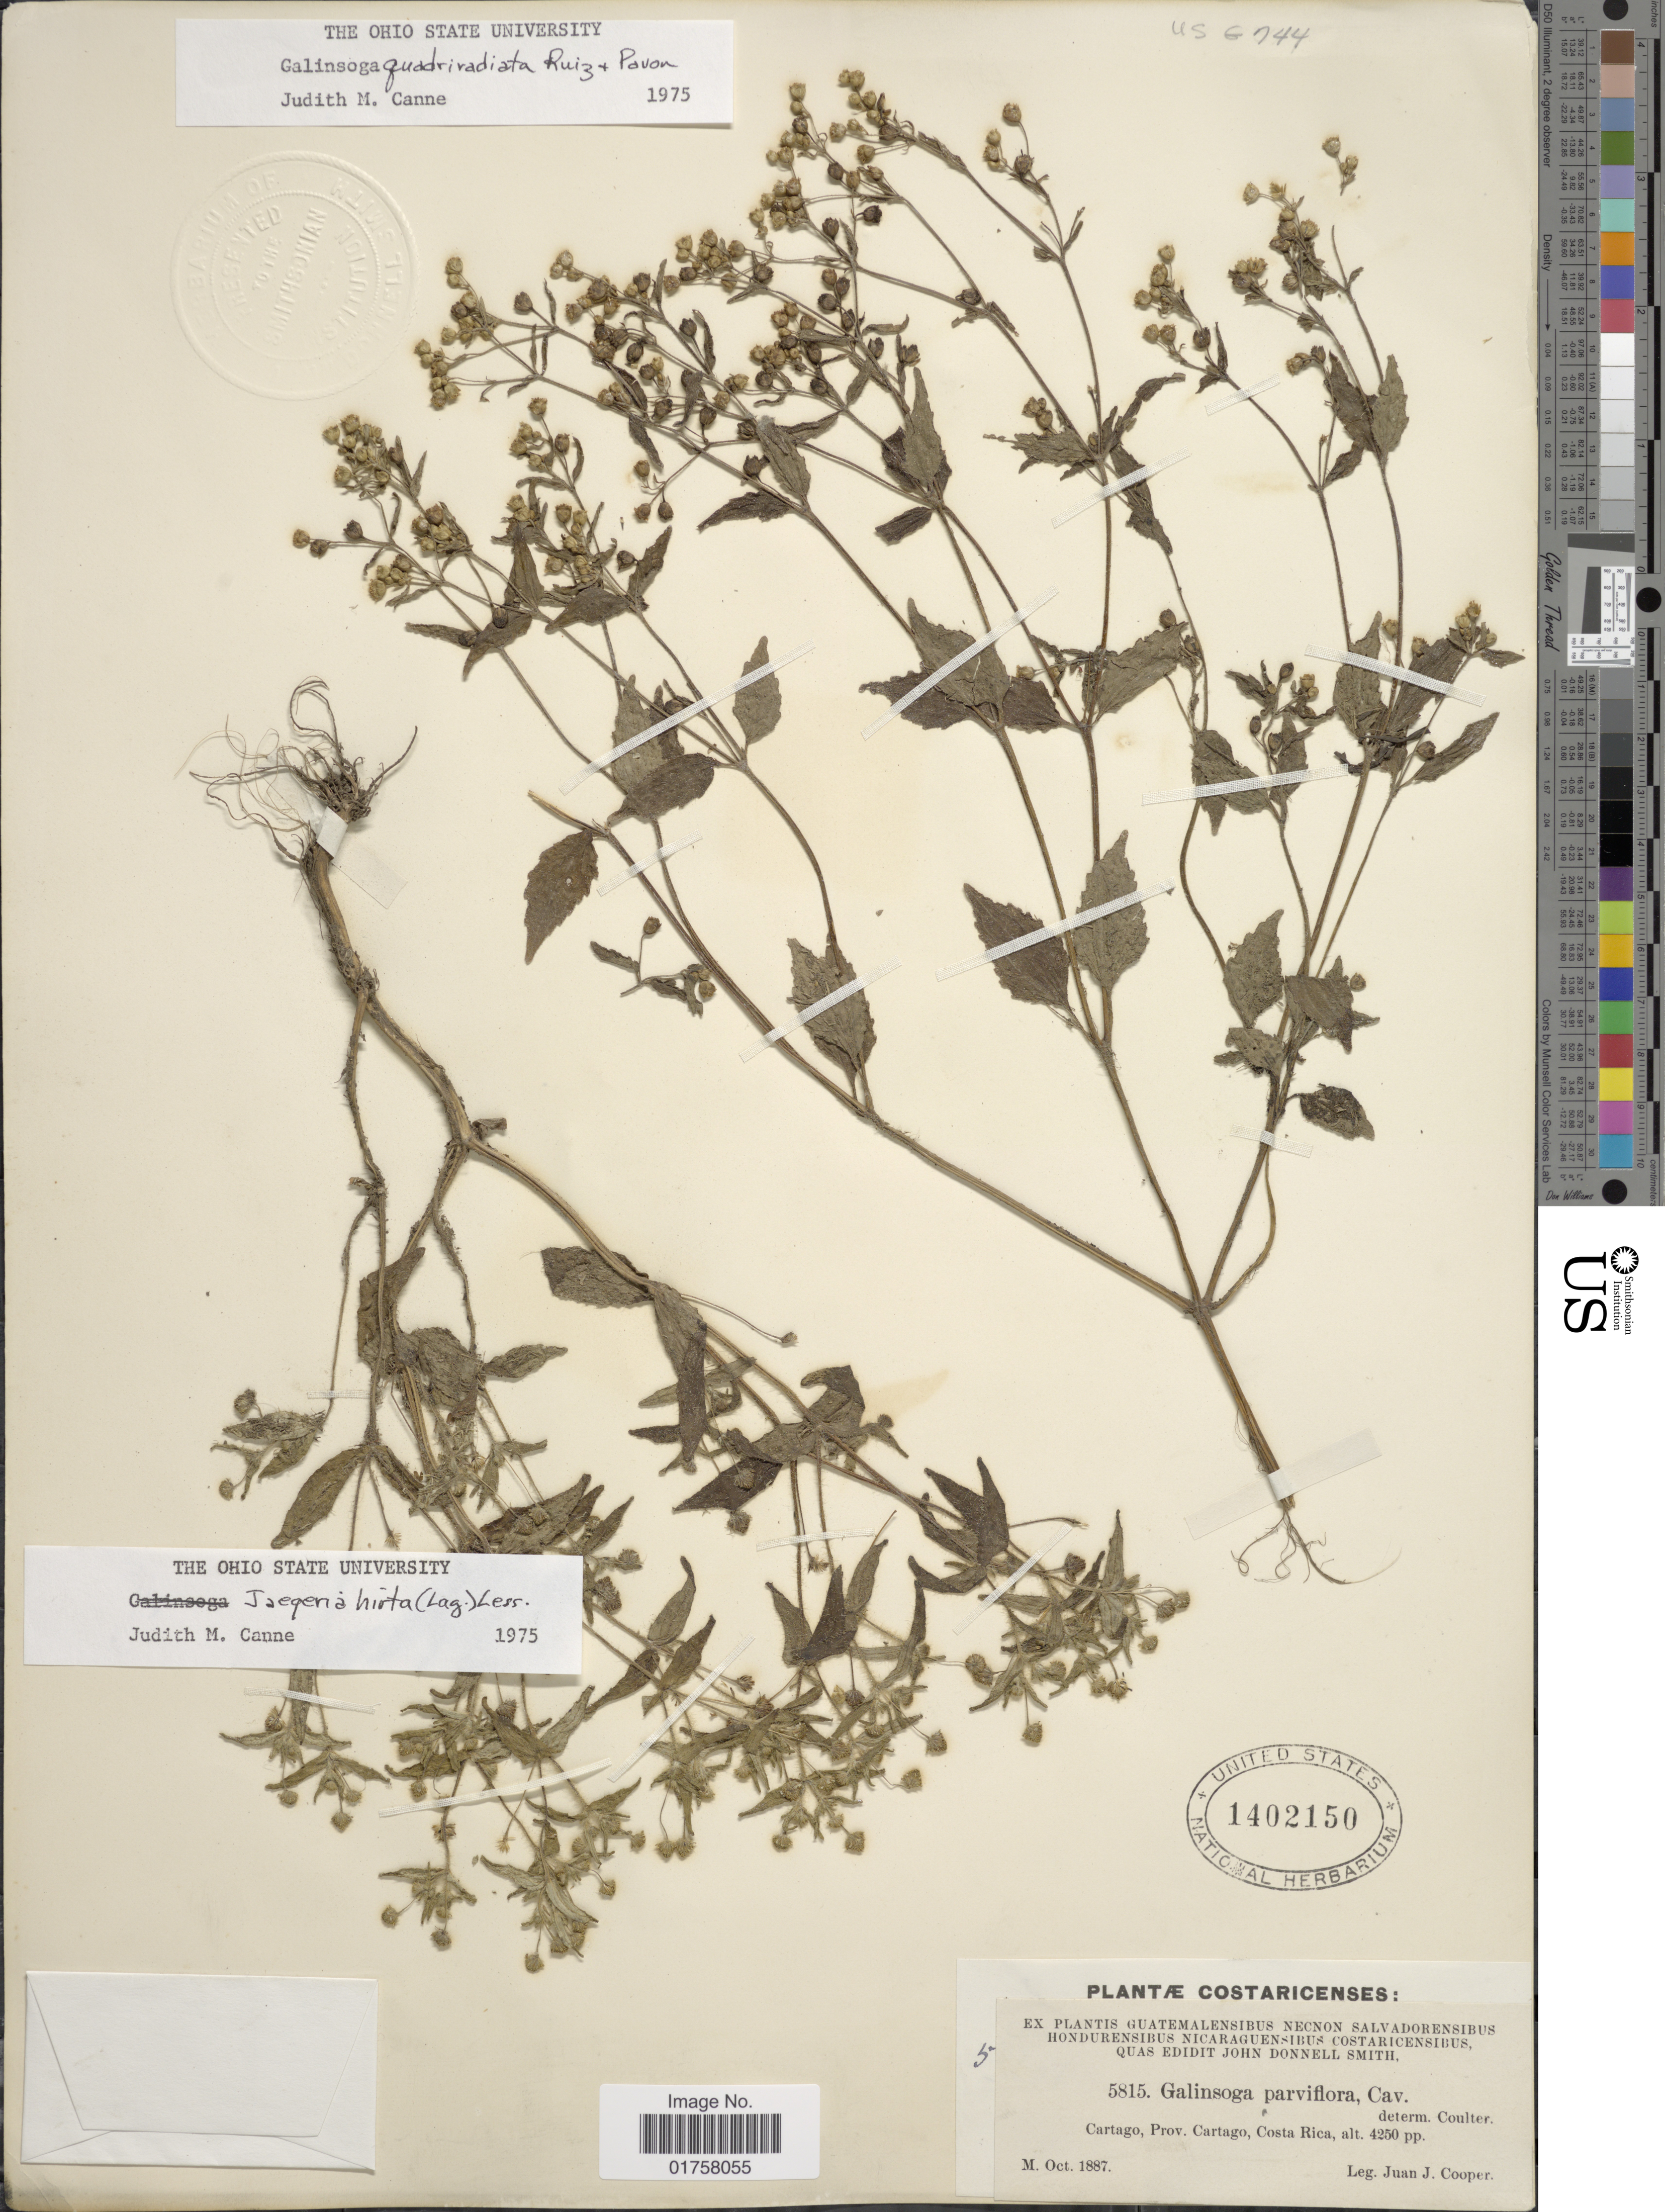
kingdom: Plantae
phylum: Tracheophyta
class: Magnoliopsida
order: Asterales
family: Asteraceae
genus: Jaegeria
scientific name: Jaegeria hirta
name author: (Lag.) Less.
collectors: J. J. Cooper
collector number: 5815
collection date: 1887-10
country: Costa Rica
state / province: Cartago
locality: Cartago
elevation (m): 1295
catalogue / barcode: US 1402150